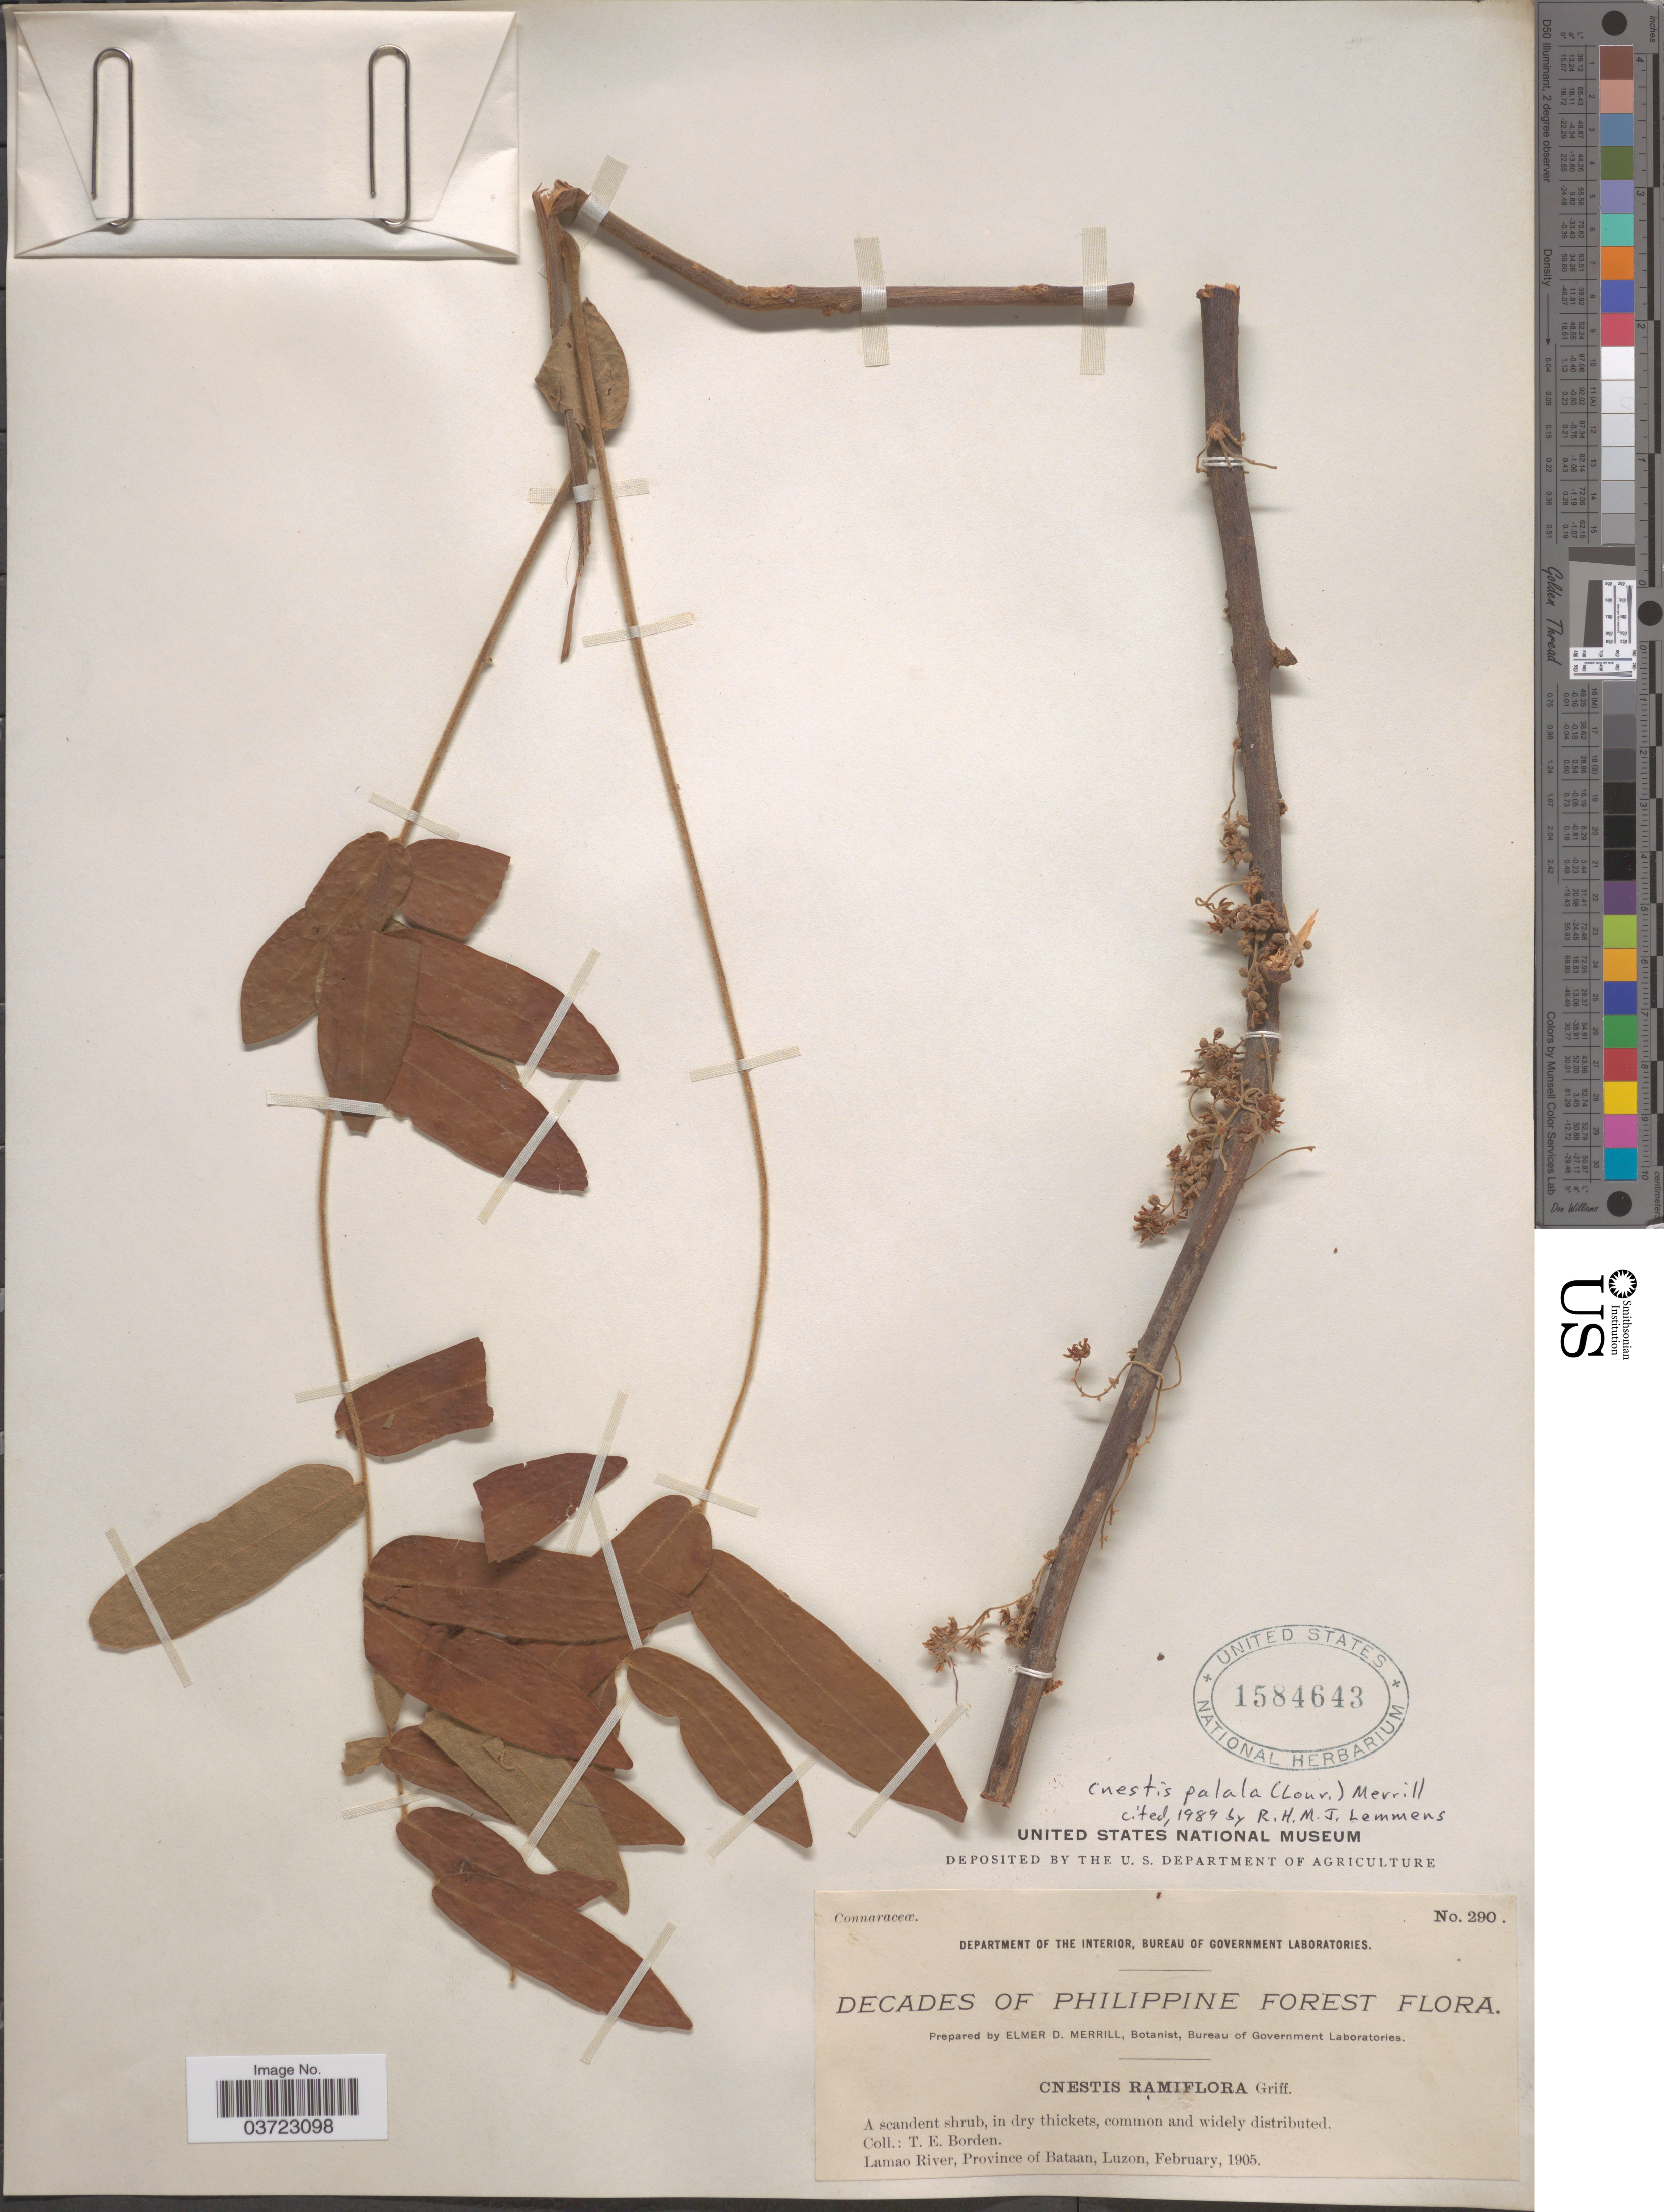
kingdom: Plantae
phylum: Tracheophyta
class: Magnoliopsida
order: Oxalidales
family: Connaraceae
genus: Cnestis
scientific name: Cnestis palala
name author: (Lour.) Merr.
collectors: T. E. Borden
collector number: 290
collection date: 1905-02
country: Philippines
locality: Lamao River, Province of Bataan, Luzon.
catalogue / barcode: US 1584643